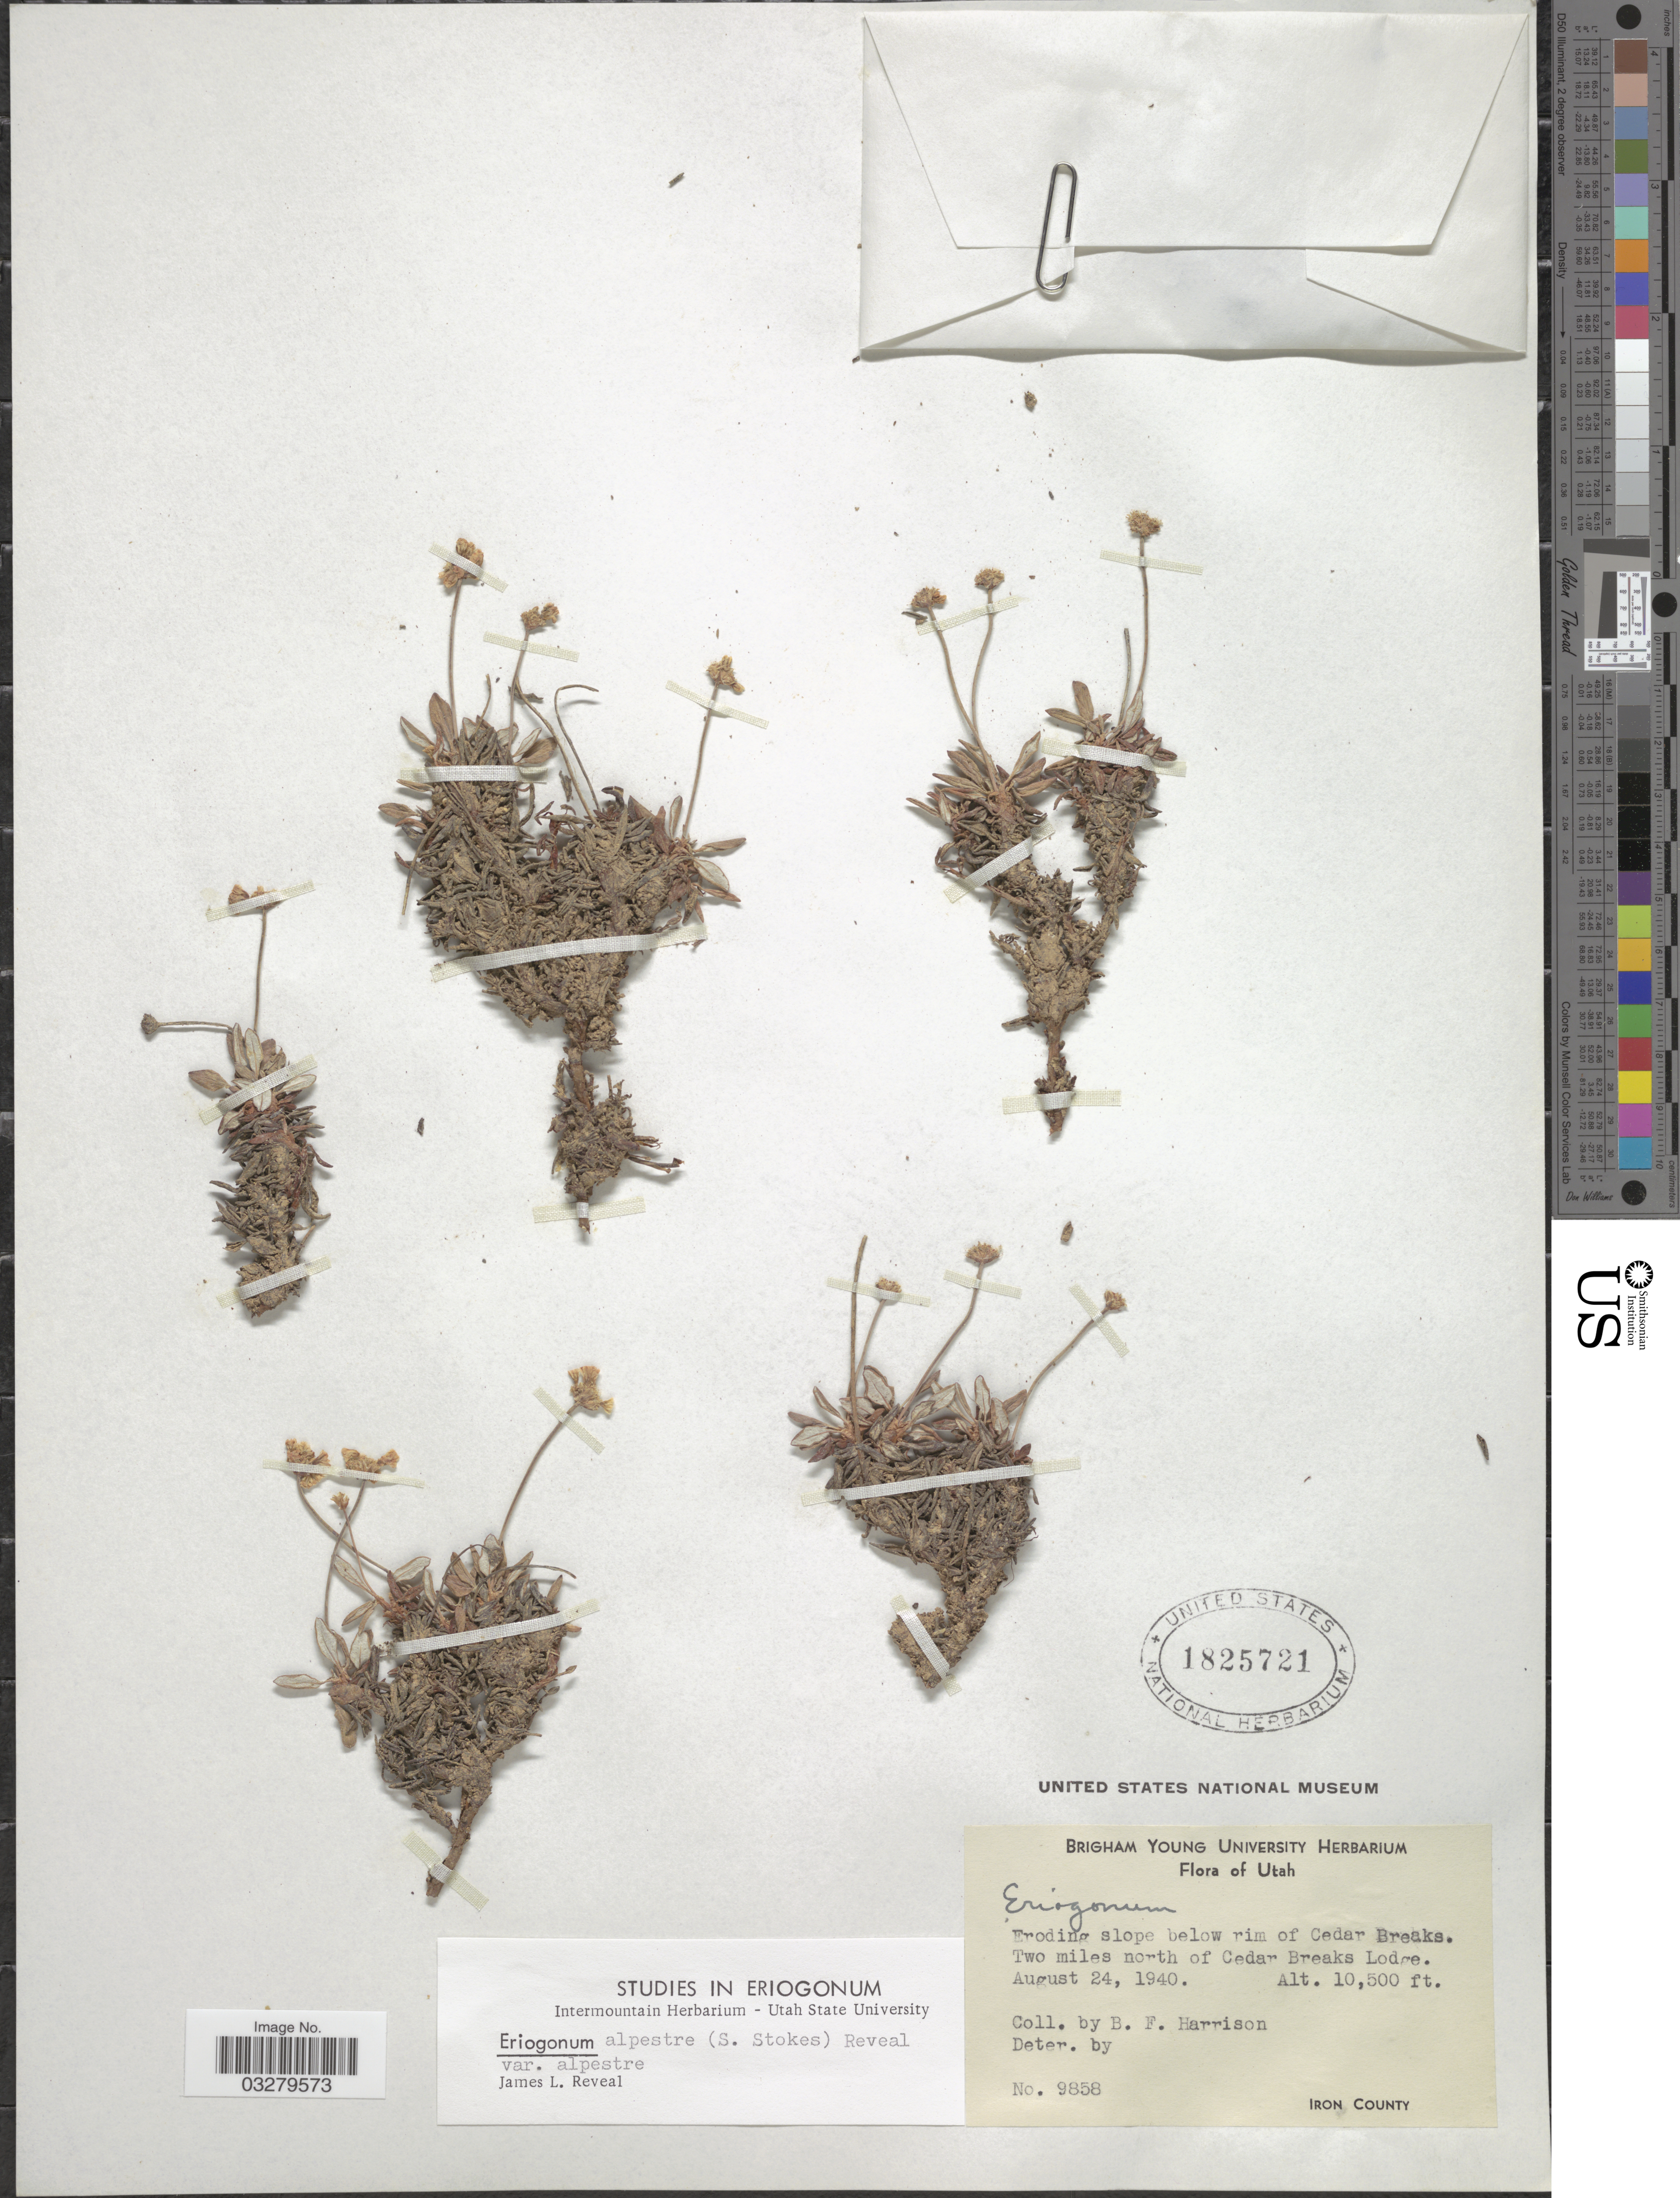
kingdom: Plantae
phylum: Tracheophyta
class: Magnoliopsida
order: Caryophyllales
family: Polygonaceae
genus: Eriogonum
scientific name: Eriogonum panguicense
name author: (M.E. Jones) Reveal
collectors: B. F. Harrison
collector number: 9858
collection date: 1940-08-24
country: United States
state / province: Utah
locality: Eroding slope below rim of Cedar Breaks. Two miles north of Cedar Breaks Lodge. Iron County.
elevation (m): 3200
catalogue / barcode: US 1825721